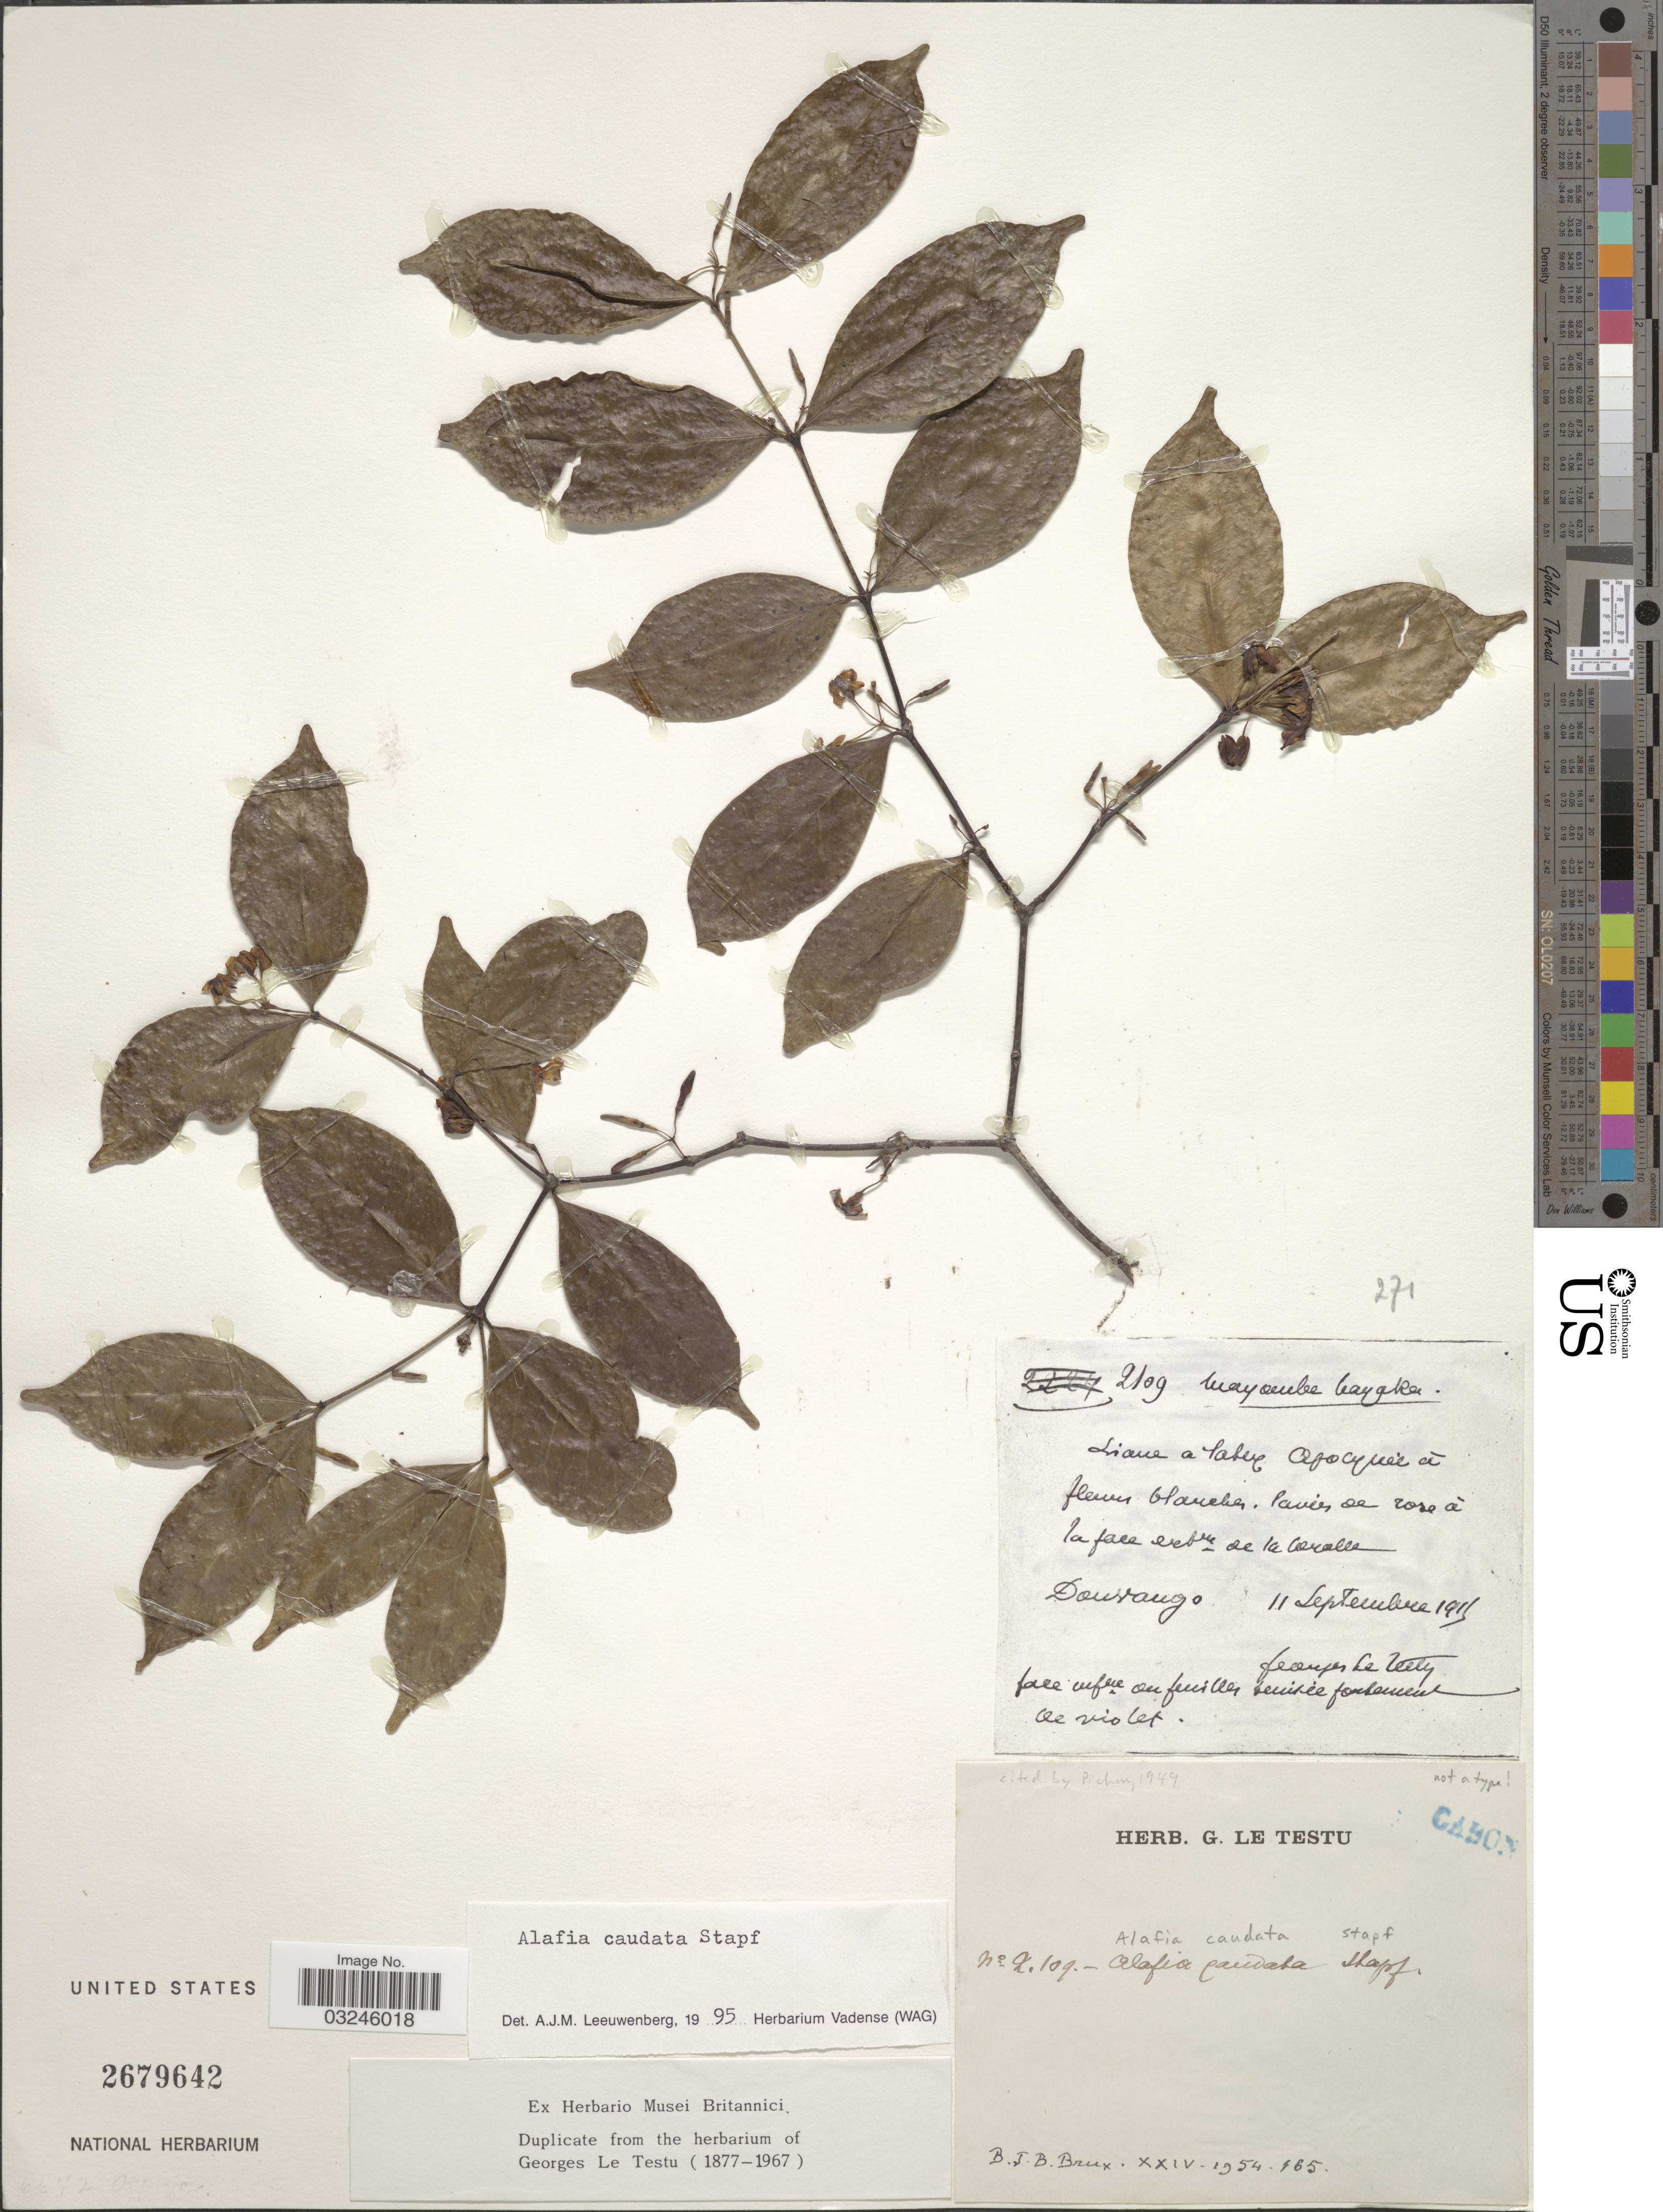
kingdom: Plantae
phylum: Tracheophyta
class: Magnoliopsida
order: Gentianales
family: Apocynaceae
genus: Alafia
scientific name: Alafia caudata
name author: Stapf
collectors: G. Le Testu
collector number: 2109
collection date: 1915-09-11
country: Gabon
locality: Douvango [interpreted]. Mayombe bayaka [interpreted].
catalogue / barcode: US 2679642